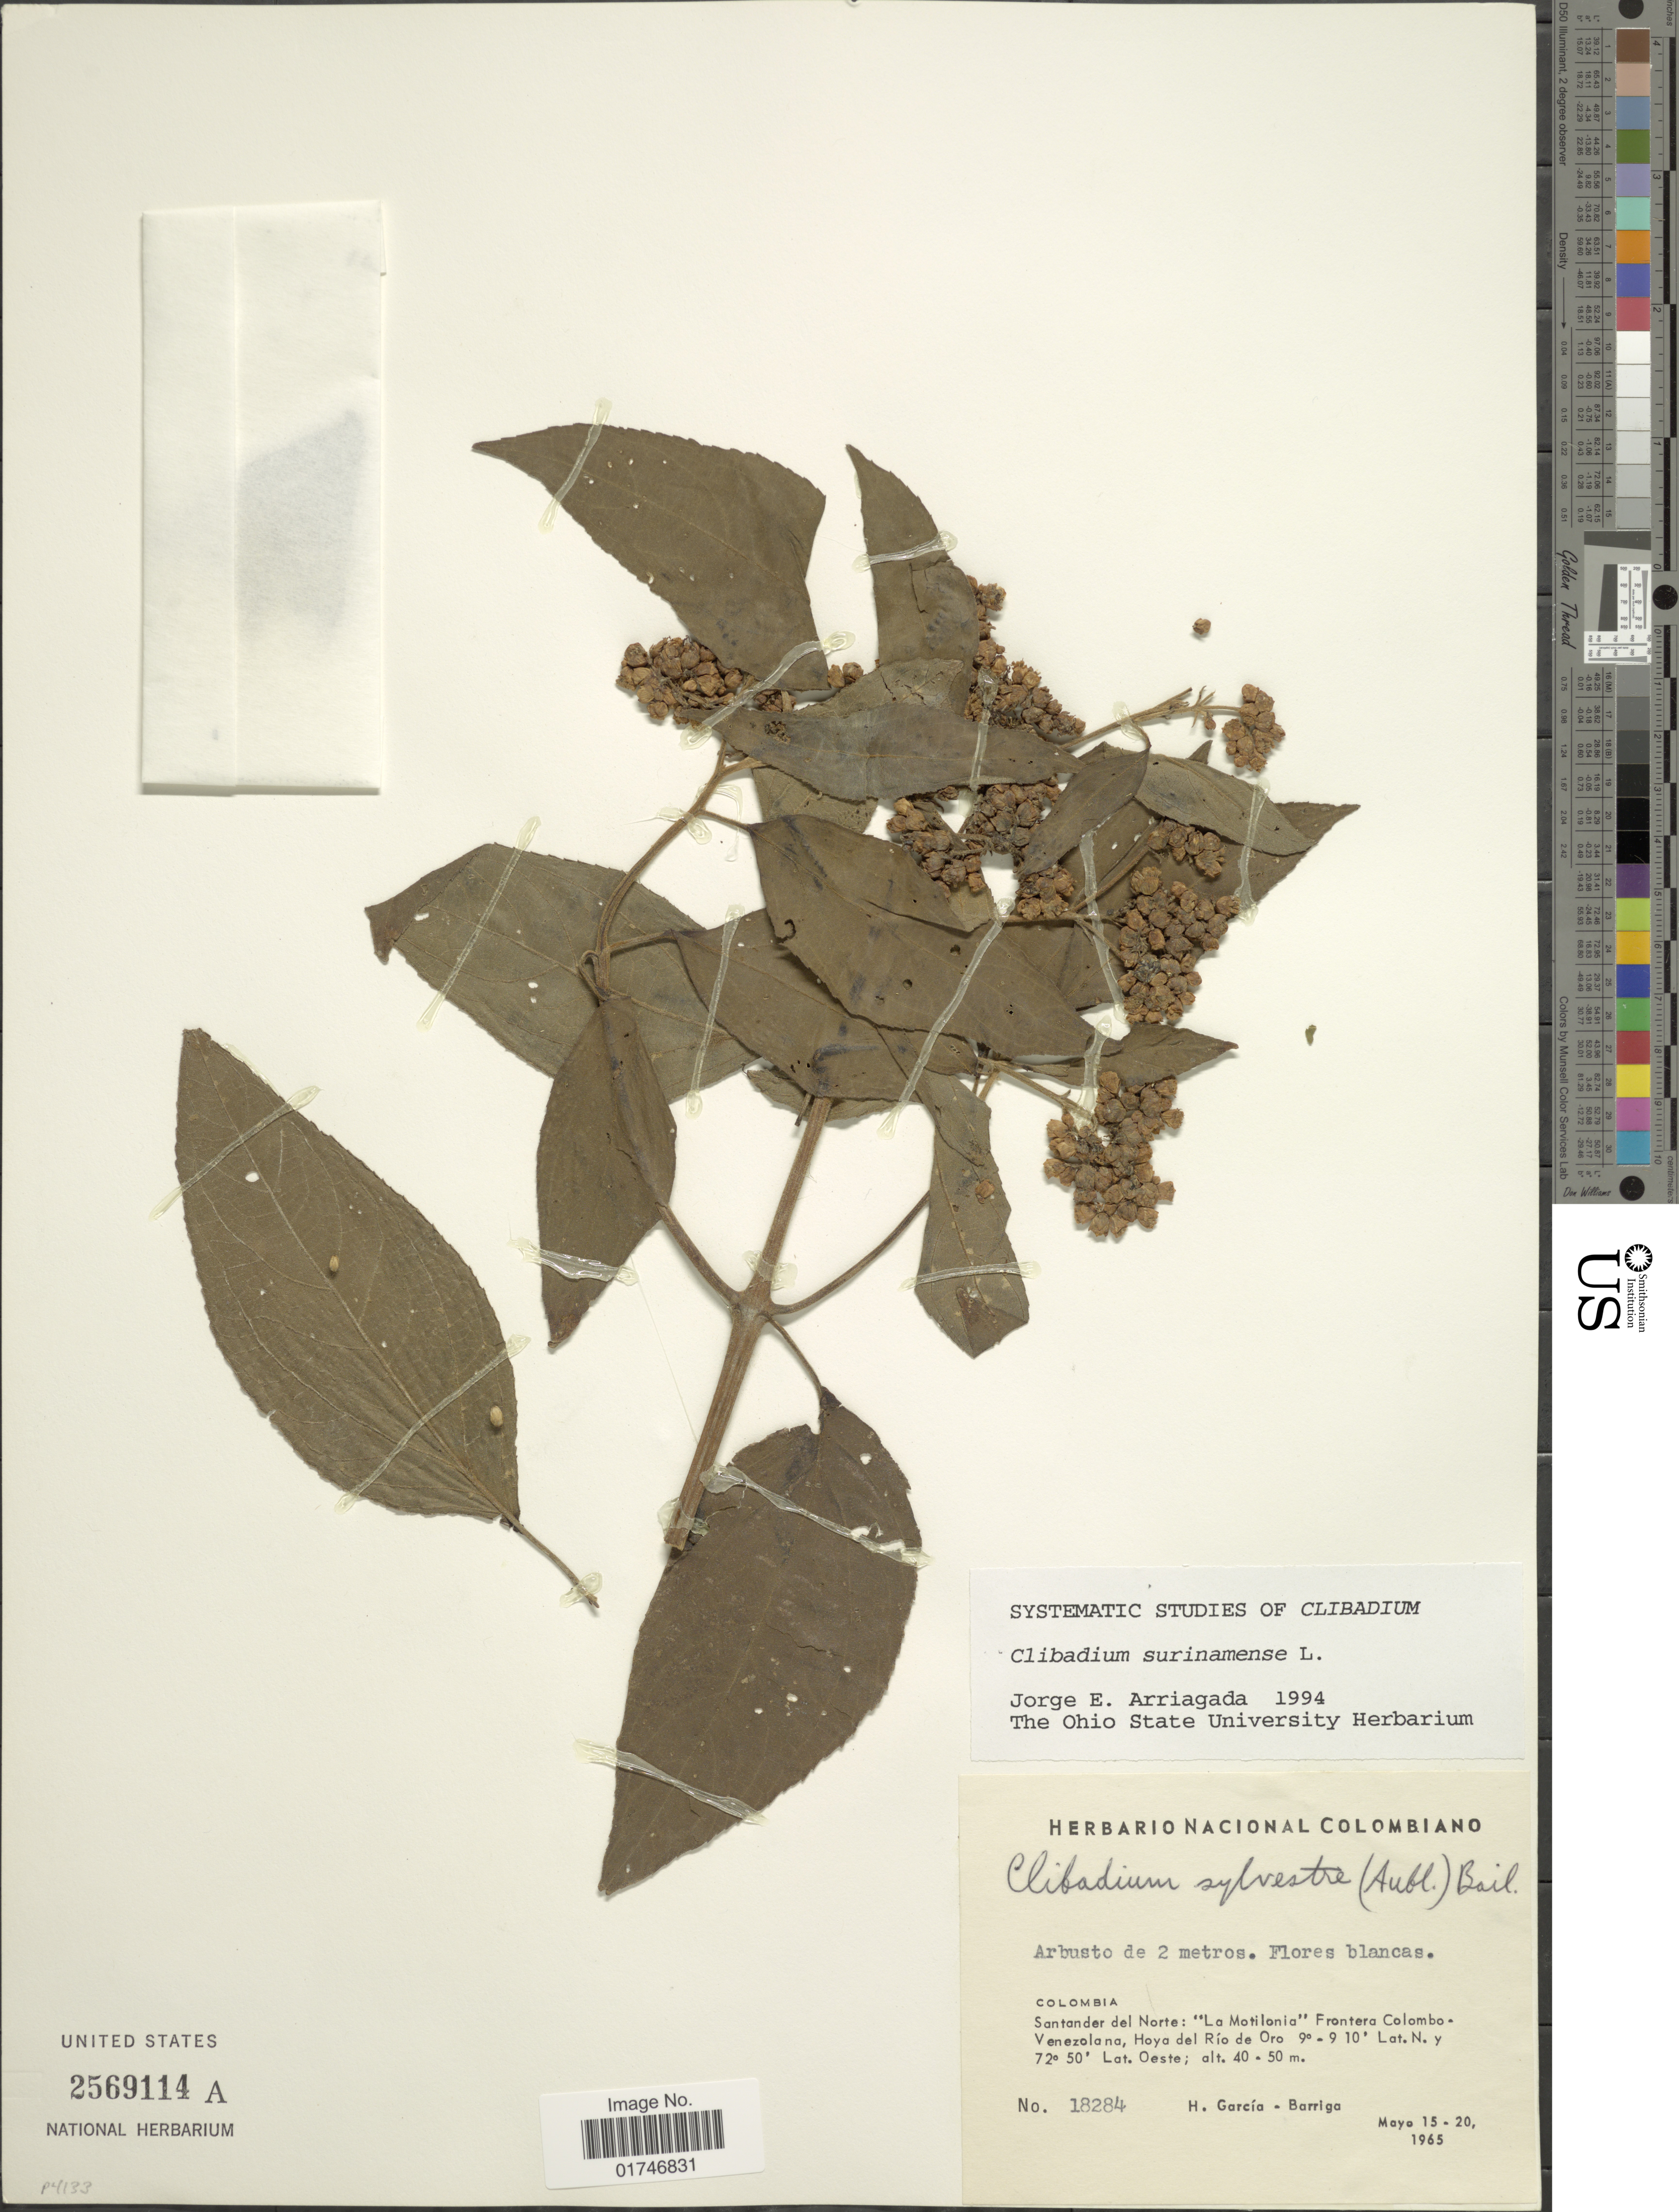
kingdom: Plantae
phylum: Tracheophyta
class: Magnoliopsida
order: Asterales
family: Asteraceae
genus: Clibadium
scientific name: Clibadium surinamense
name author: L.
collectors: H. García Barriga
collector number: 18284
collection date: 1965-05-15/1965-05-20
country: Colombia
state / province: Santander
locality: Colombia. Santander del Norte: "La Motilonia" Frontera Colombo - Venezolana, Hoya del Río de Oro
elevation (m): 40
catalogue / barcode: US 2569114A